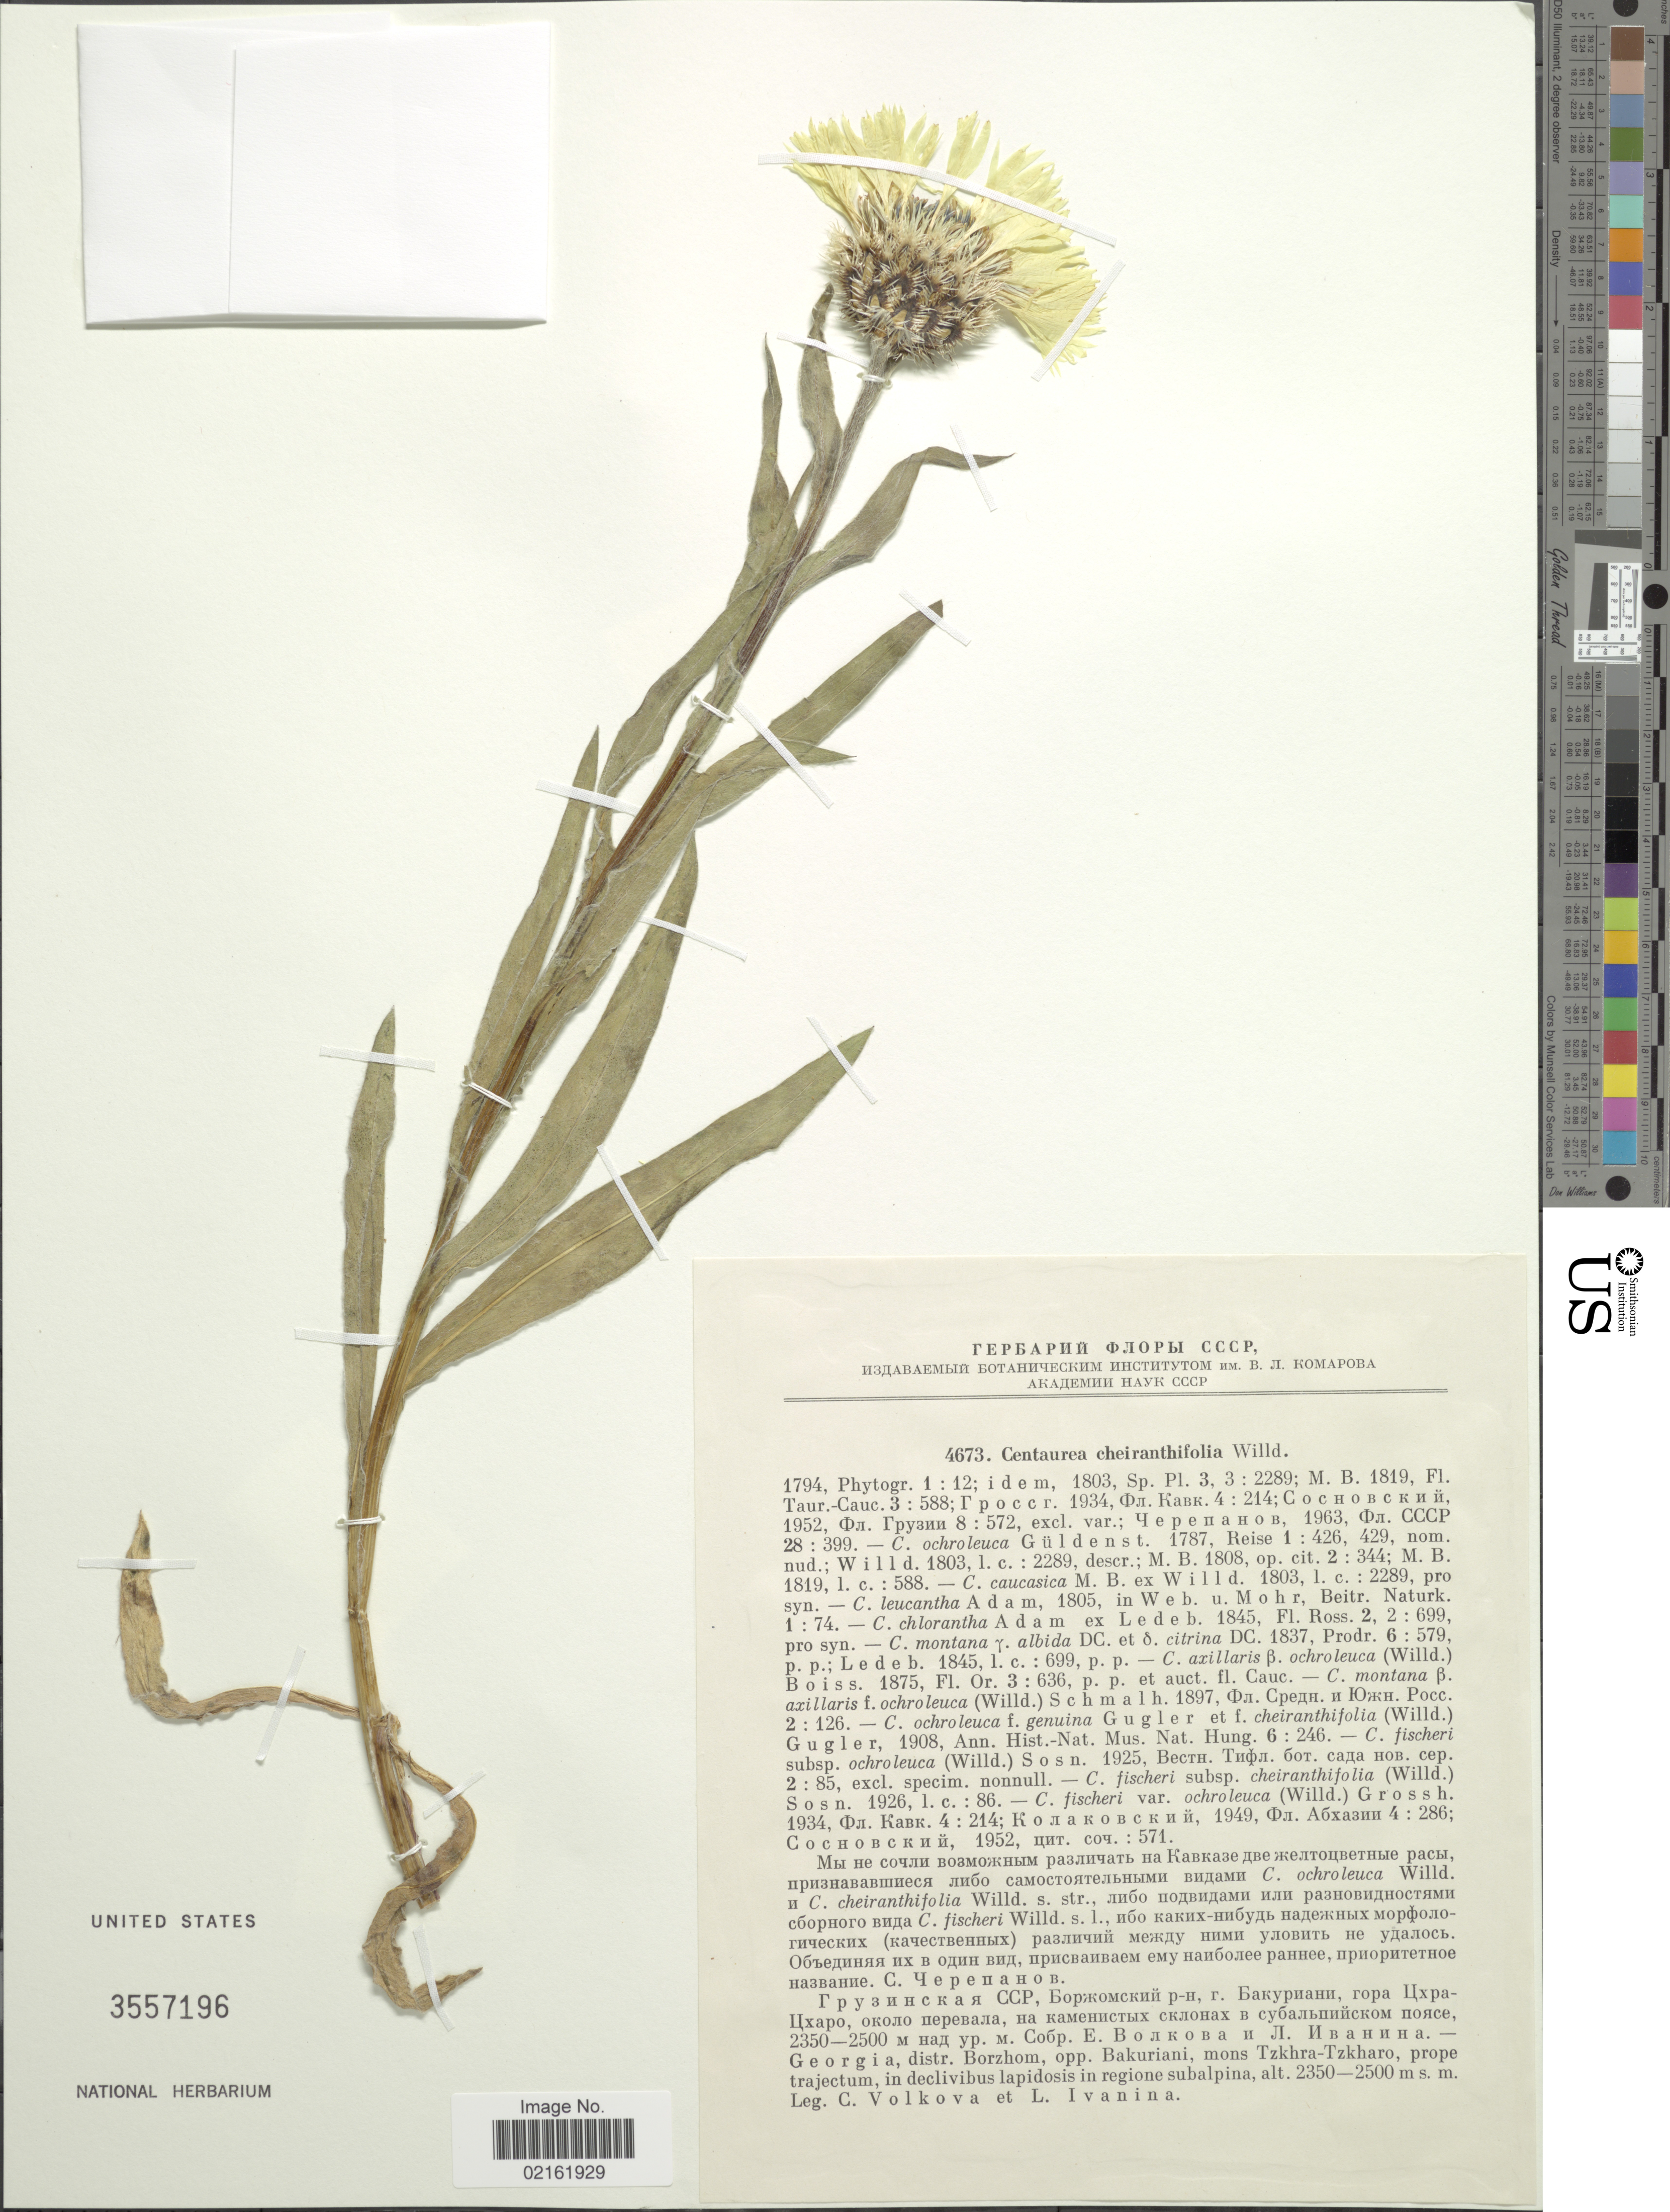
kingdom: Plantae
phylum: Tracheophyta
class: Magnoliopsida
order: Asterales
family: Asteraceae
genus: Centaurea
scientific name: Centaurea cheiranthifolia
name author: Willd.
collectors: C. Volkova & L. Ivanina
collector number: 4673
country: Georgia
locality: Distr. Borzhom, opp. Bakuriani, mons Tzkhra-Tzkharo, prope trajectum, in declivibus lapidosis in regione subalpina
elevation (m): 2350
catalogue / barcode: US 3557196